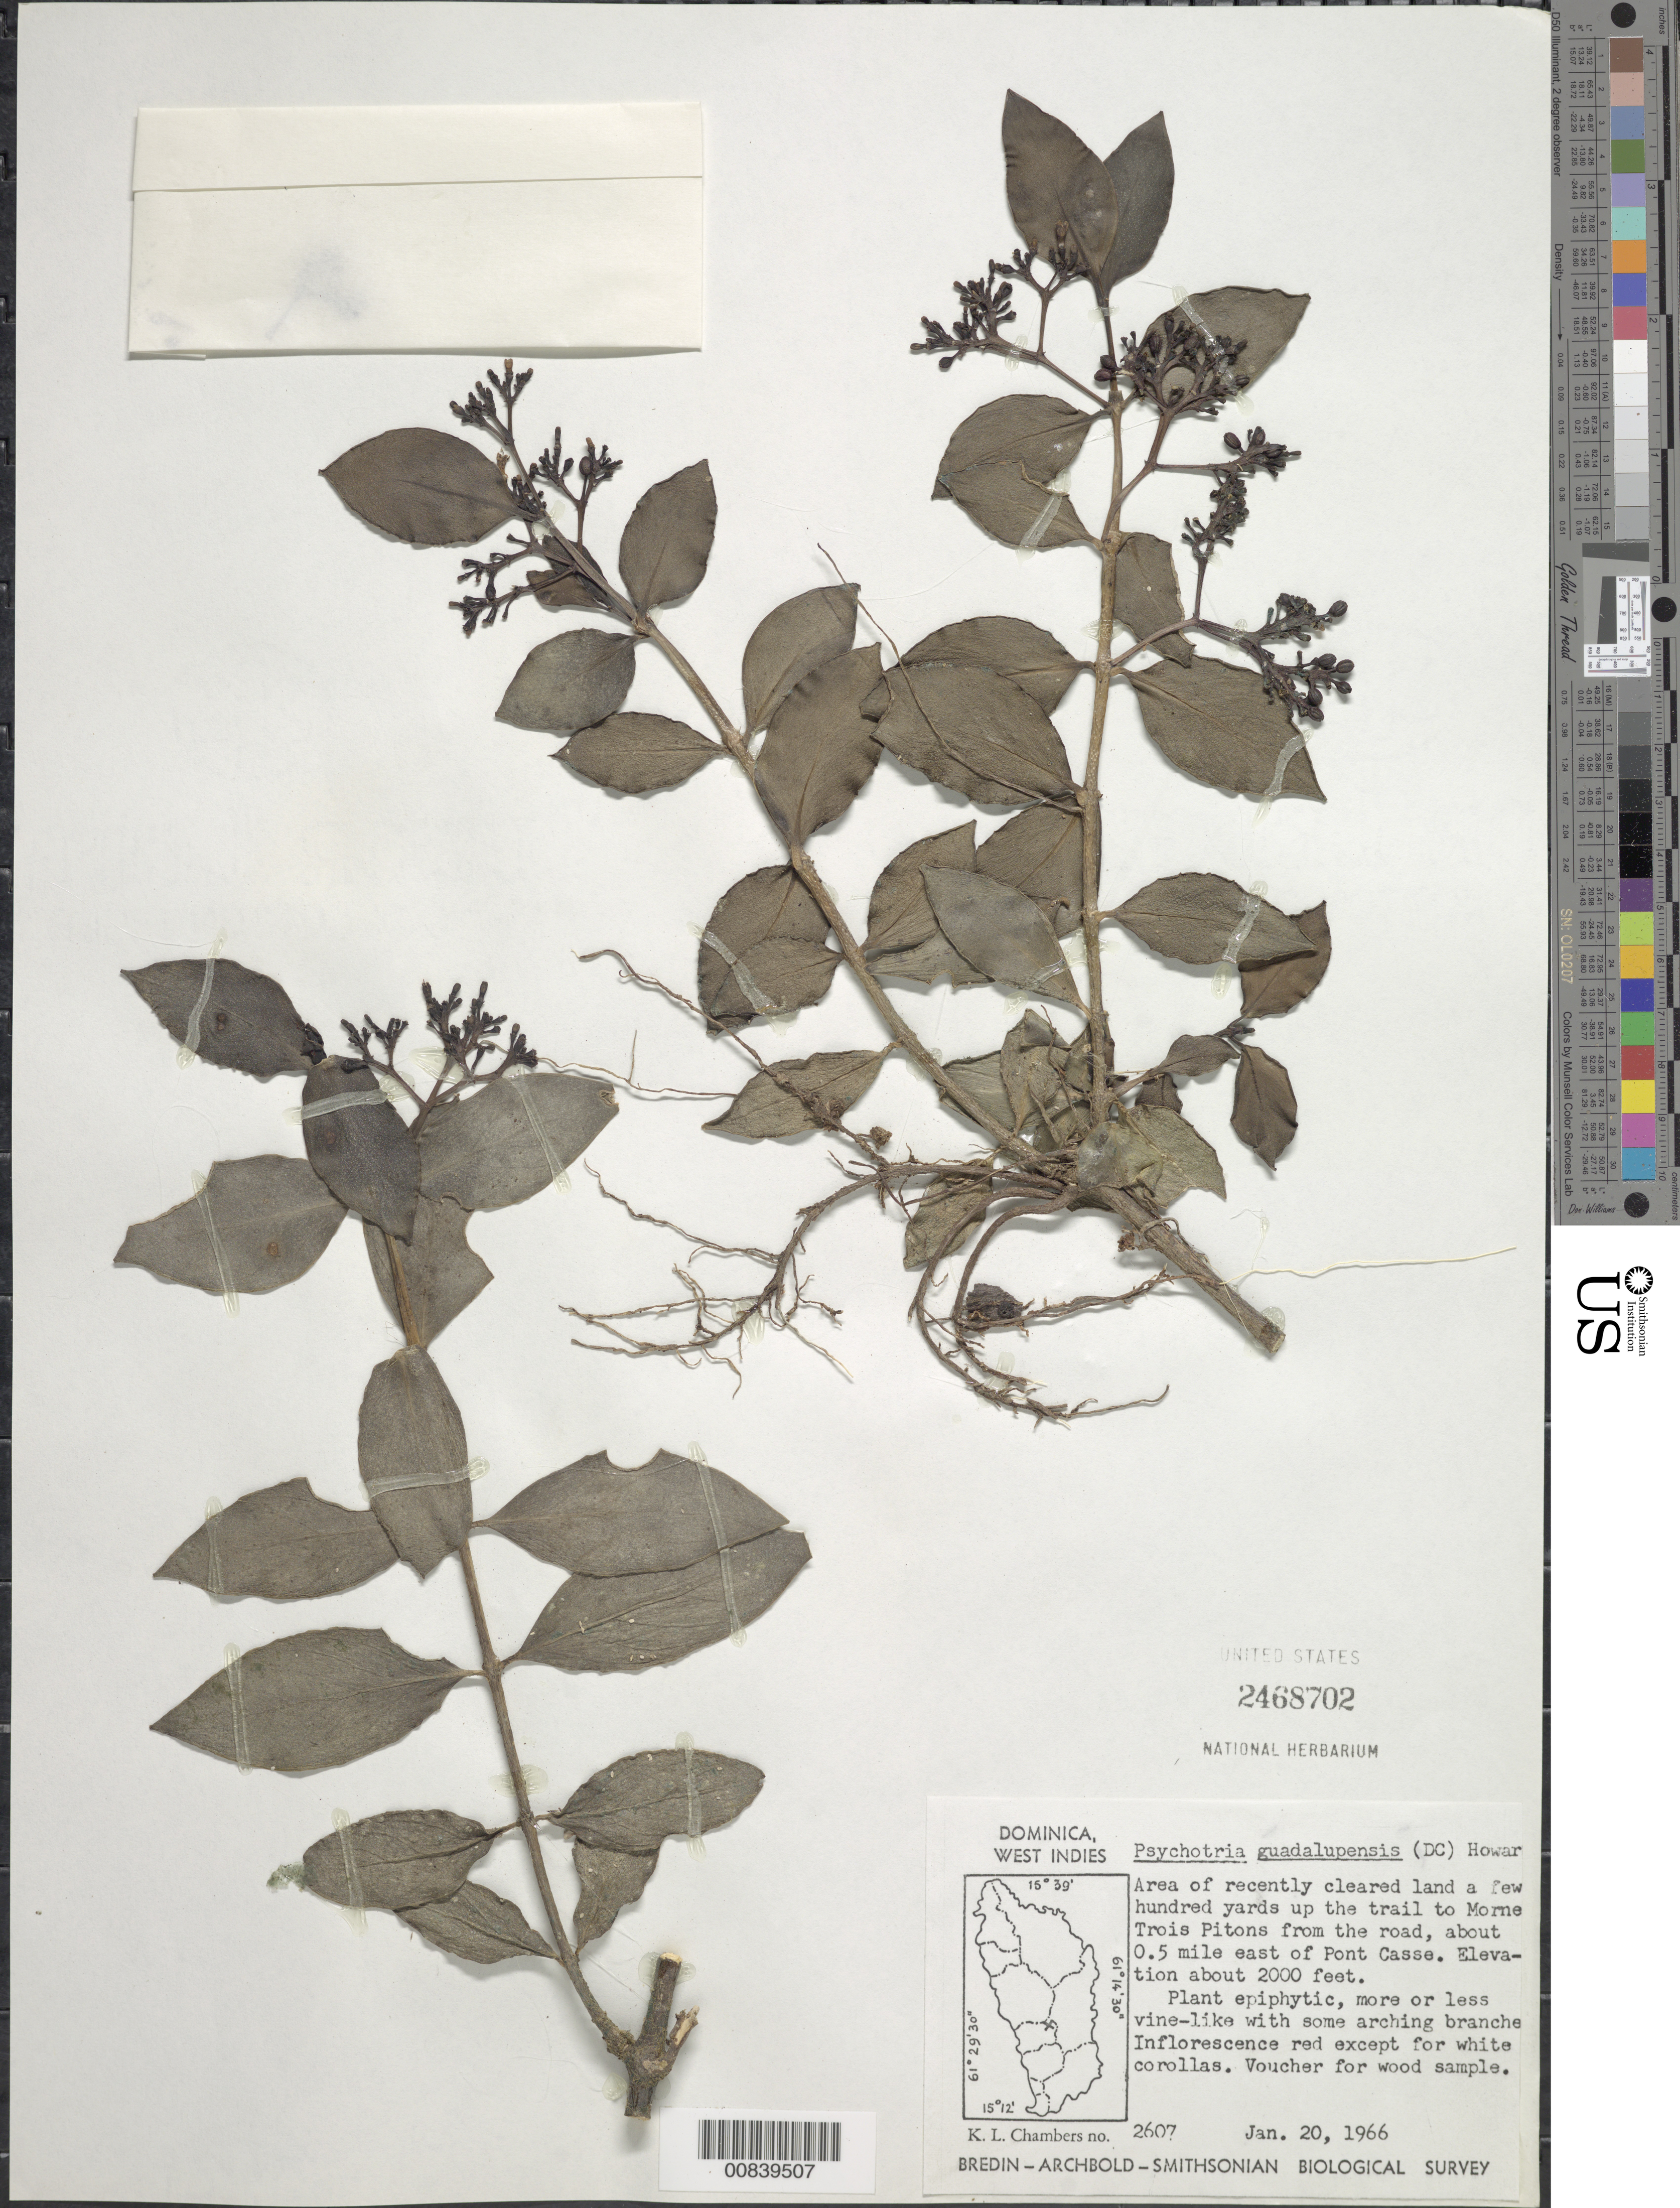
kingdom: Plantae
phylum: Tracheophyta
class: Magnoliopsida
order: Gentianales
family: Rubiaceae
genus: Notopleura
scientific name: Notopleura guadalupensis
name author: (DC.) C.M. Taylor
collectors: K. L. Chambers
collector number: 2607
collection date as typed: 20 Jan 1966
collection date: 1966-01-20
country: Dominica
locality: A few hunred yards up the trail to Morne Trois Pitons from the road, about 0.5 mil east of Pont Cassé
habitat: Area of recently cleared land near trail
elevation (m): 610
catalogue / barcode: US 2468702